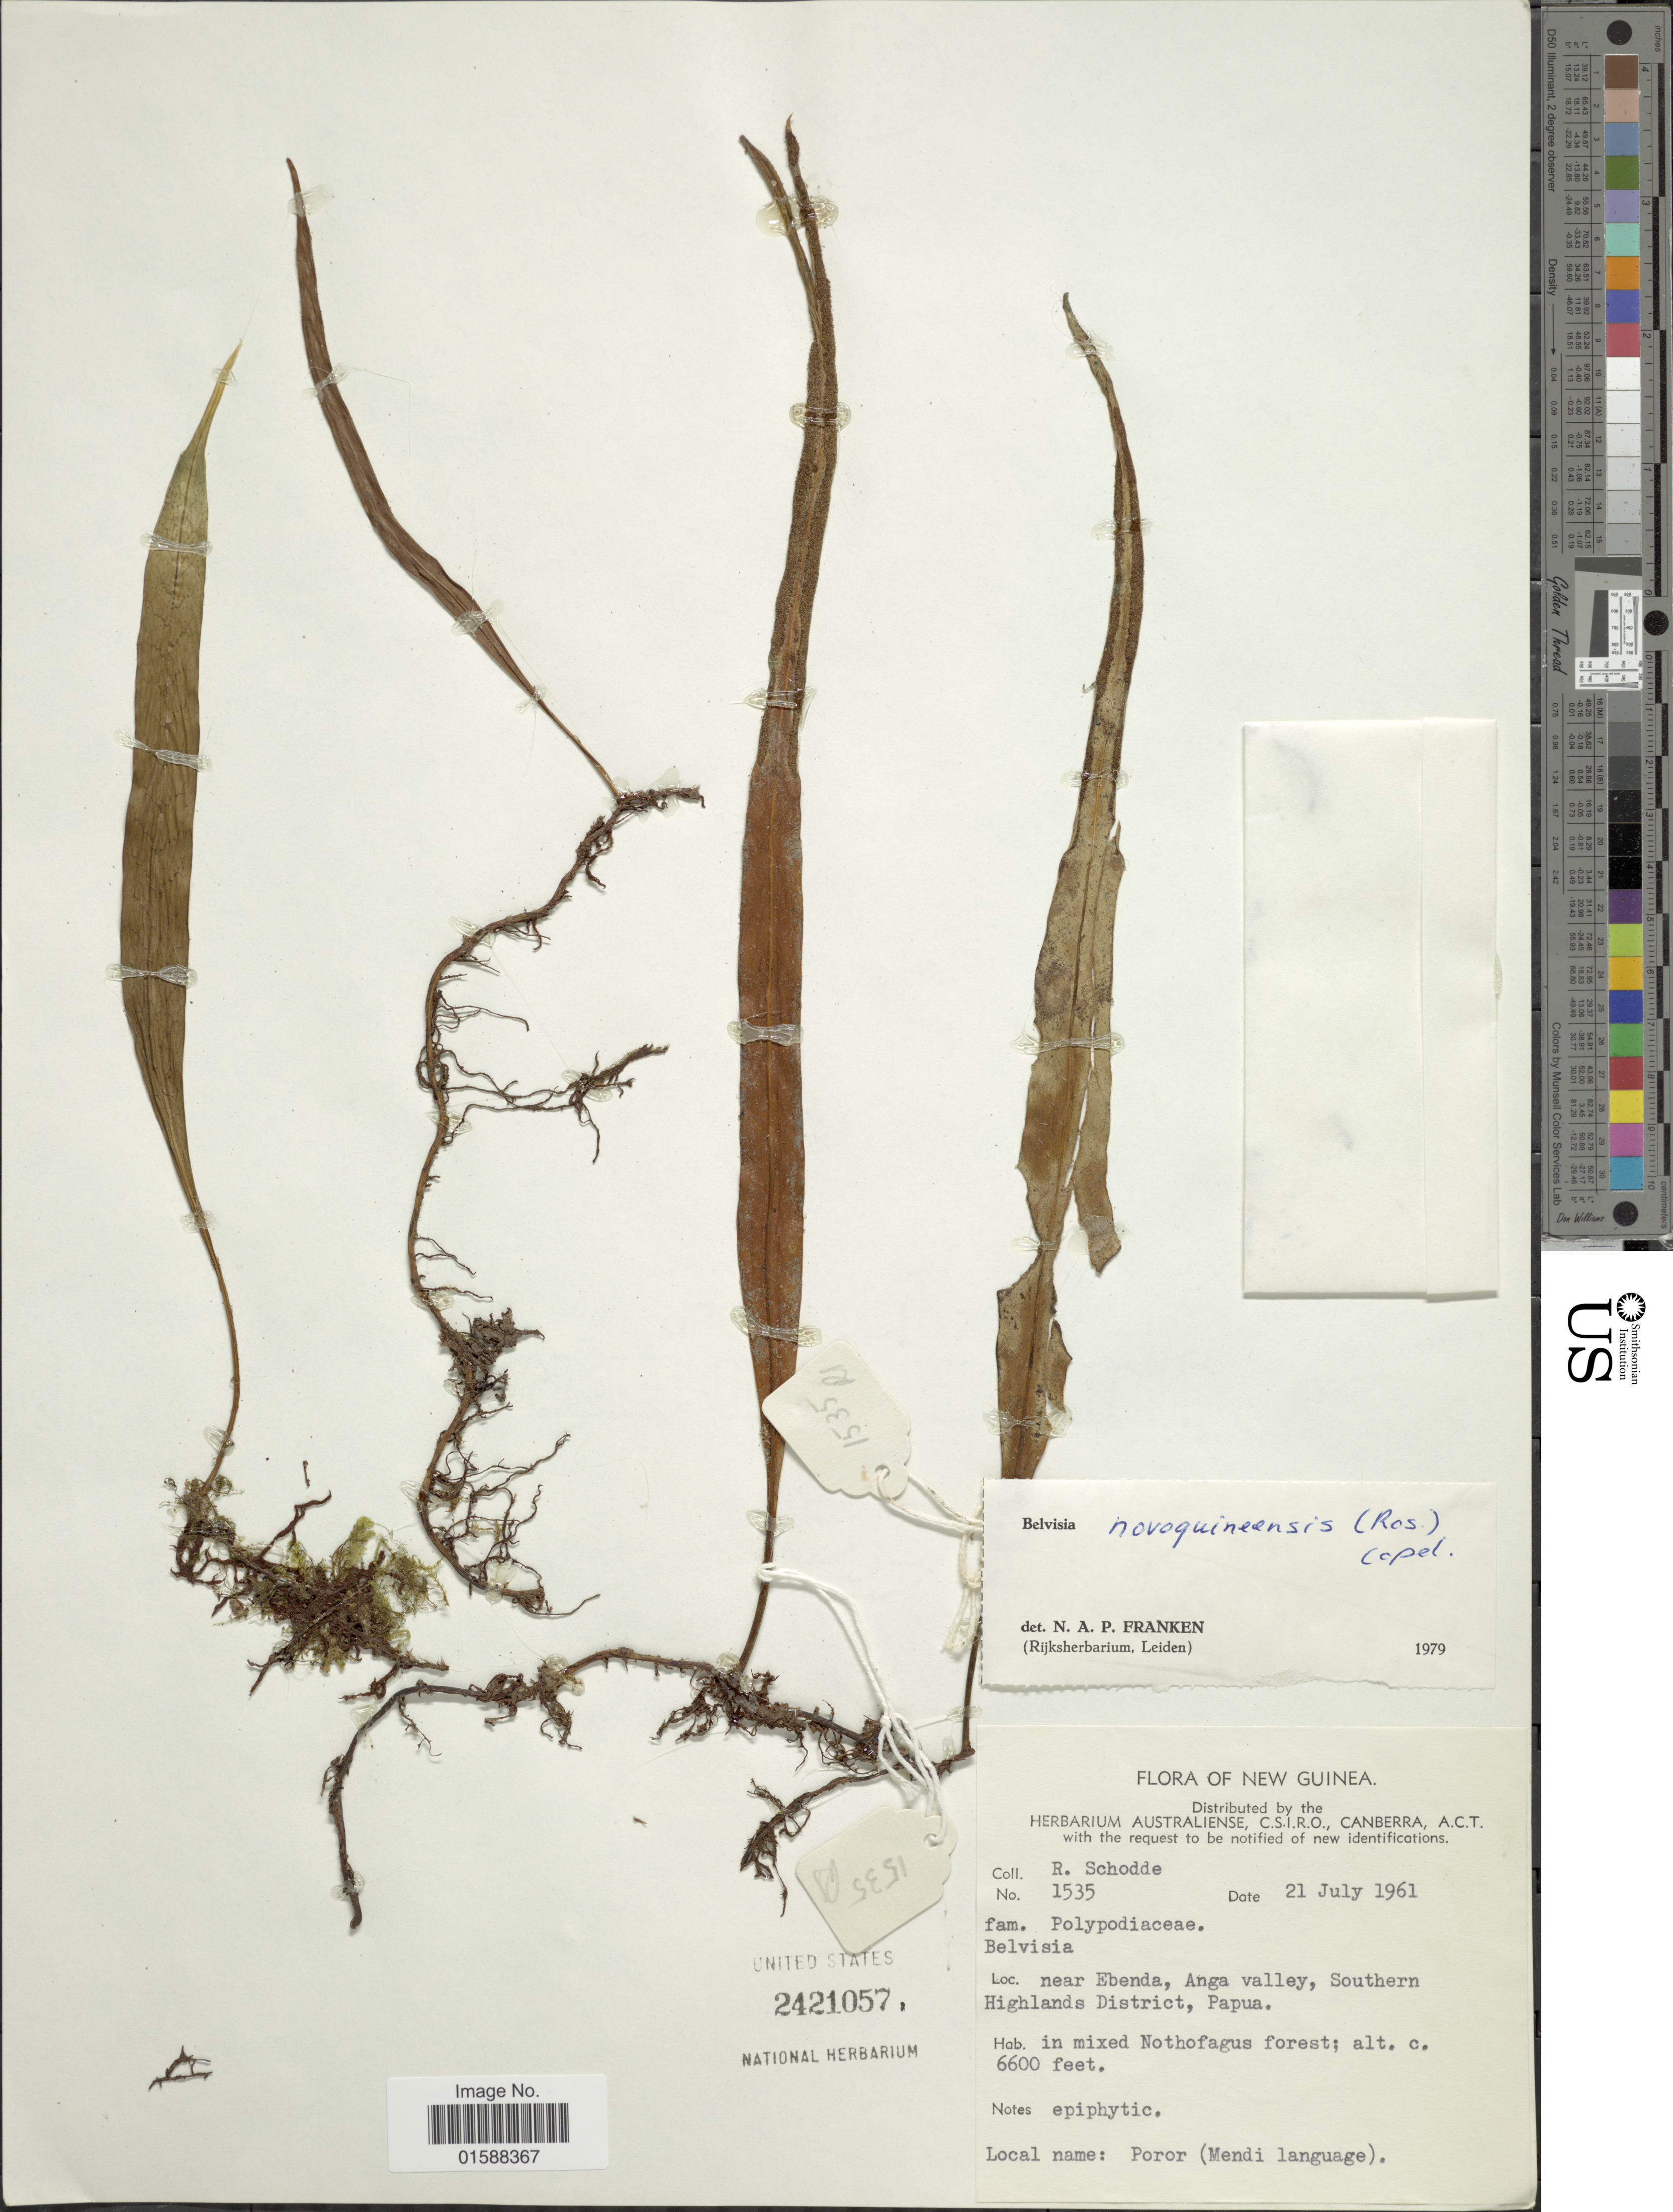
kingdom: Plantae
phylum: Tracheophyta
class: Polypodiopsida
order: Polypodiales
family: Polypodiaceae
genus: Lepisorus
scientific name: Lepisorus novoguineensis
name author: (Rosenst.) Li S. Wang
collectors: R. Schodde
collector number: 1535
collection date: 1961-07-21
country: Papua New Guinea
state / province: Southern Highlands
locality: New Guinea. near Ebenda, Anga valley, Papua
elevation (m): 2012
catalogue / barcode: US 2421057